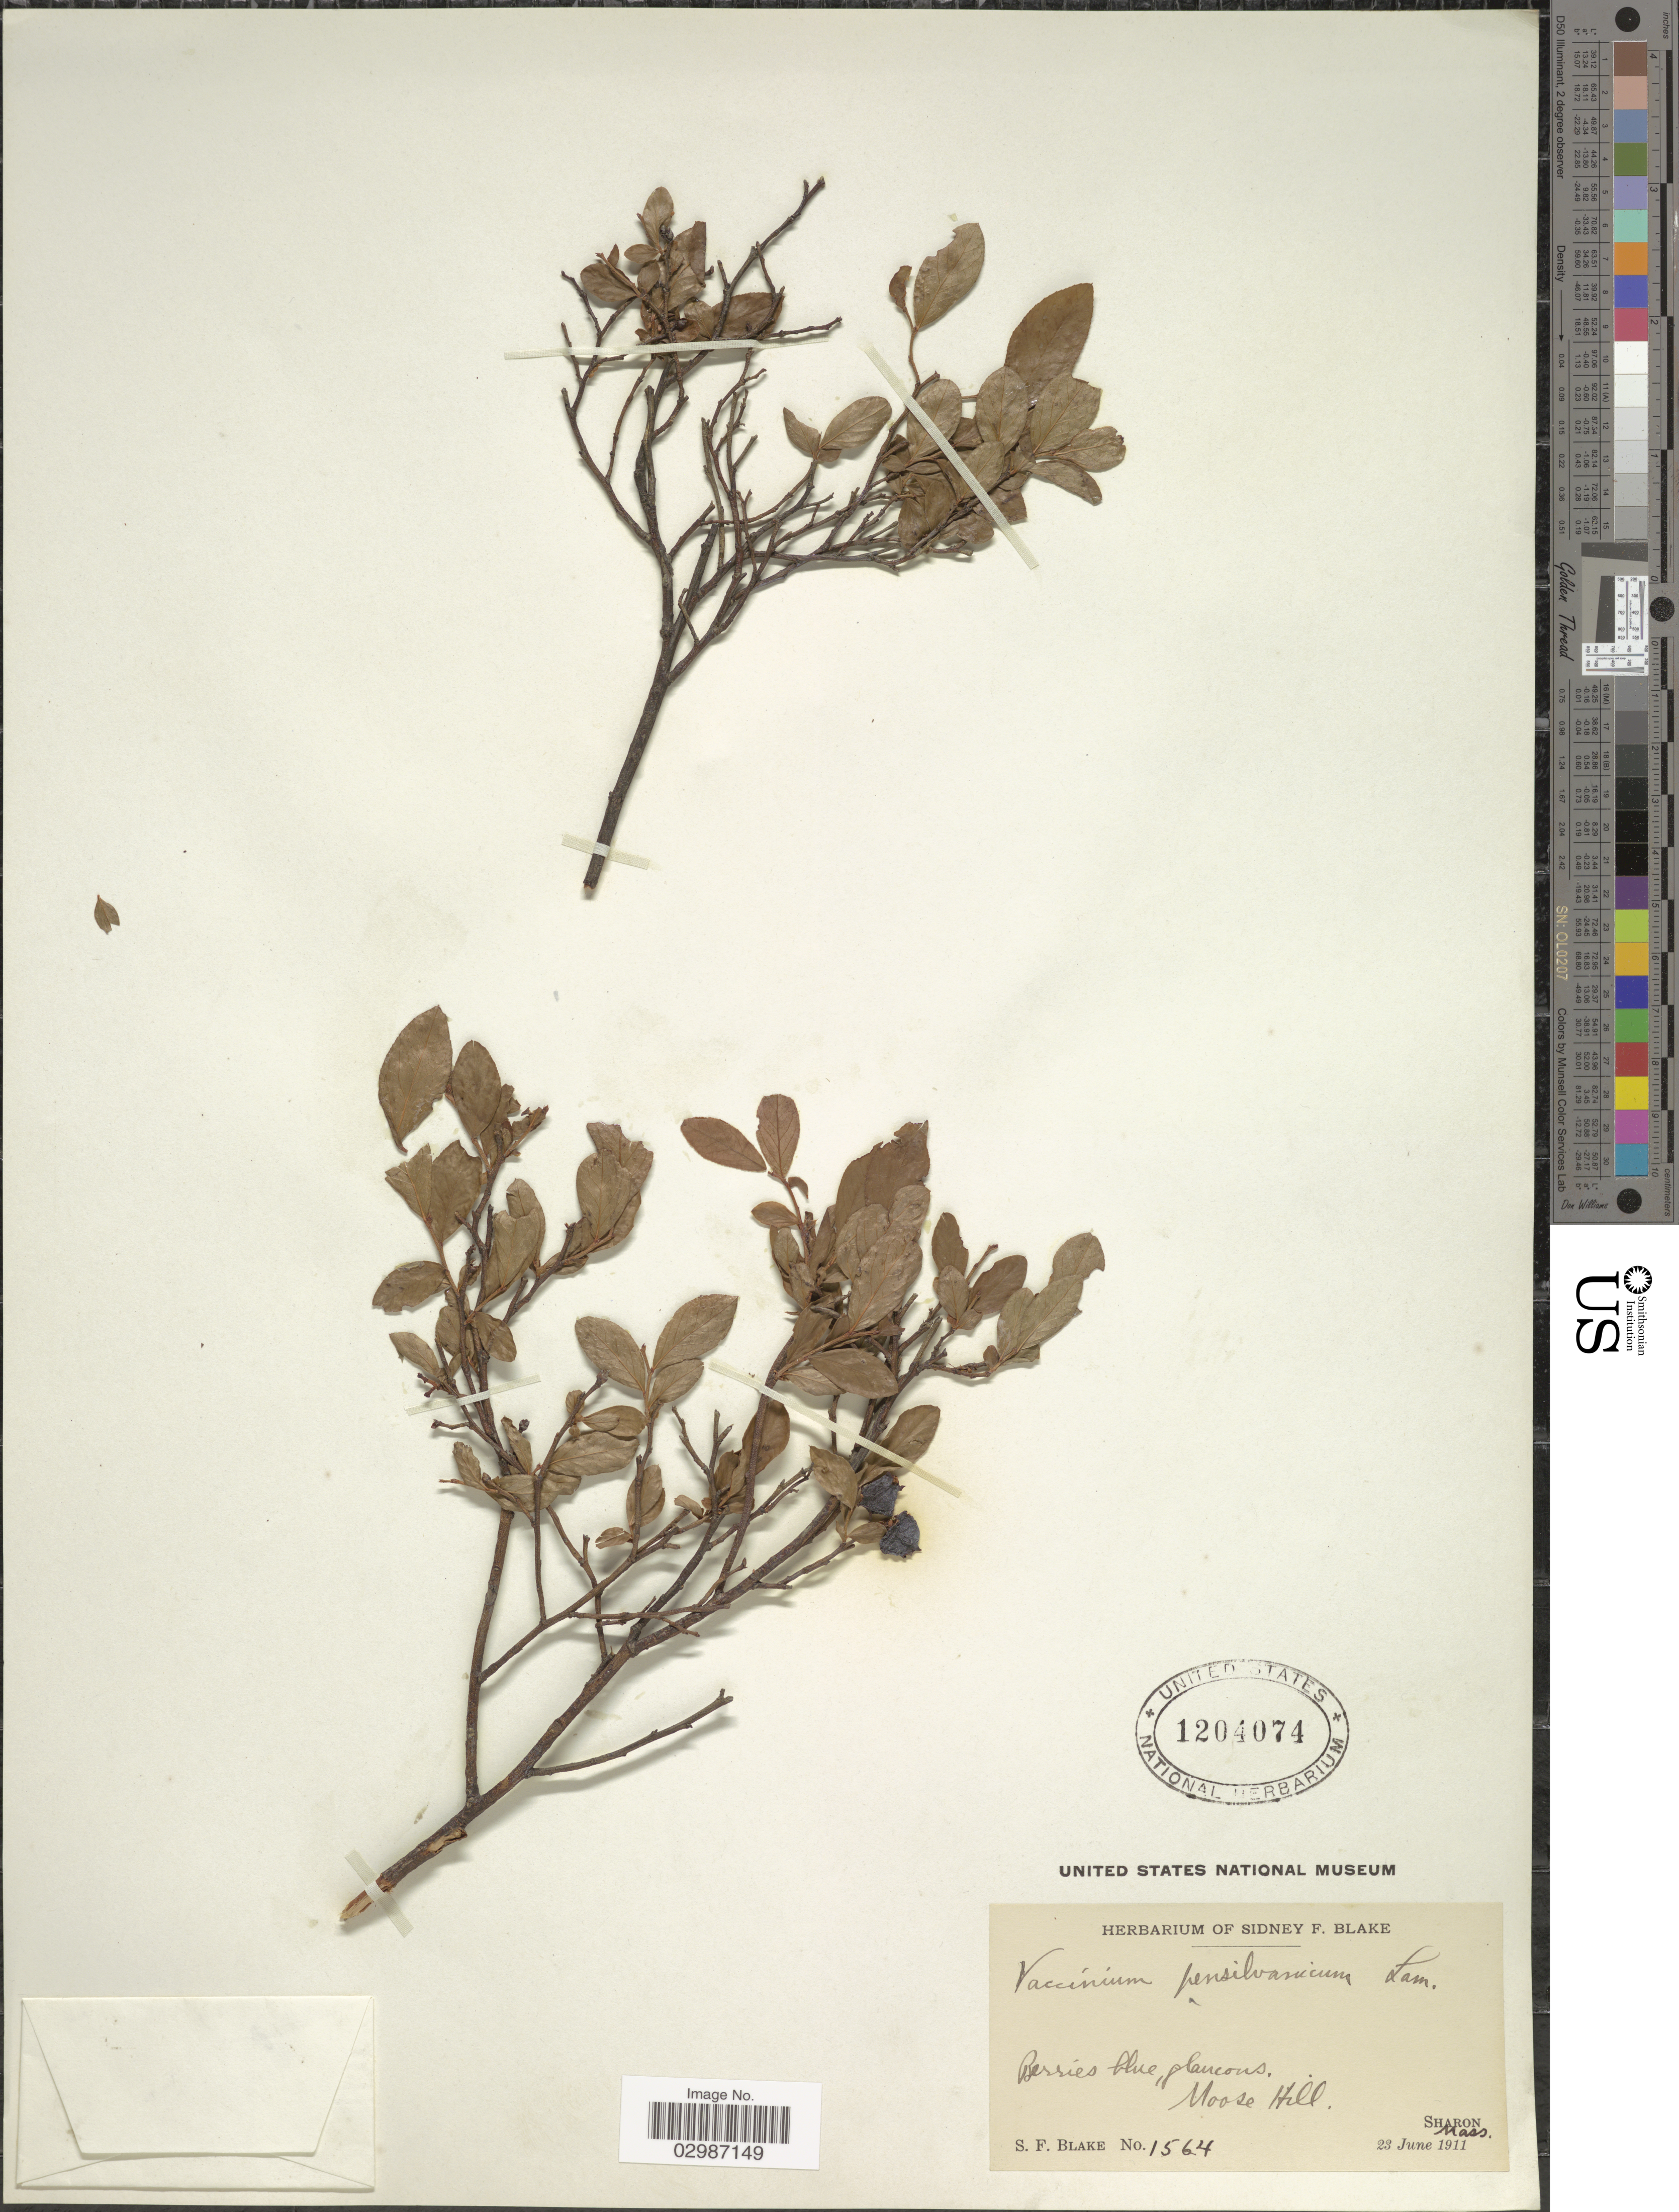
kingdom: Plantae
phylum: Tracheophyta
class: Magnoliopsida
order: Ericales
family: Ericaceae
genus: Vaccinium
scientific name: Vaccinium angustifolium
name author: Aiton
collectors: S. Blake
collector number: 1564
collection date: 1911-06-23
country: United States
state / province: Massachusetts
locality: Moose Hill. Sharon.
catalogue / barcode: US 1204074